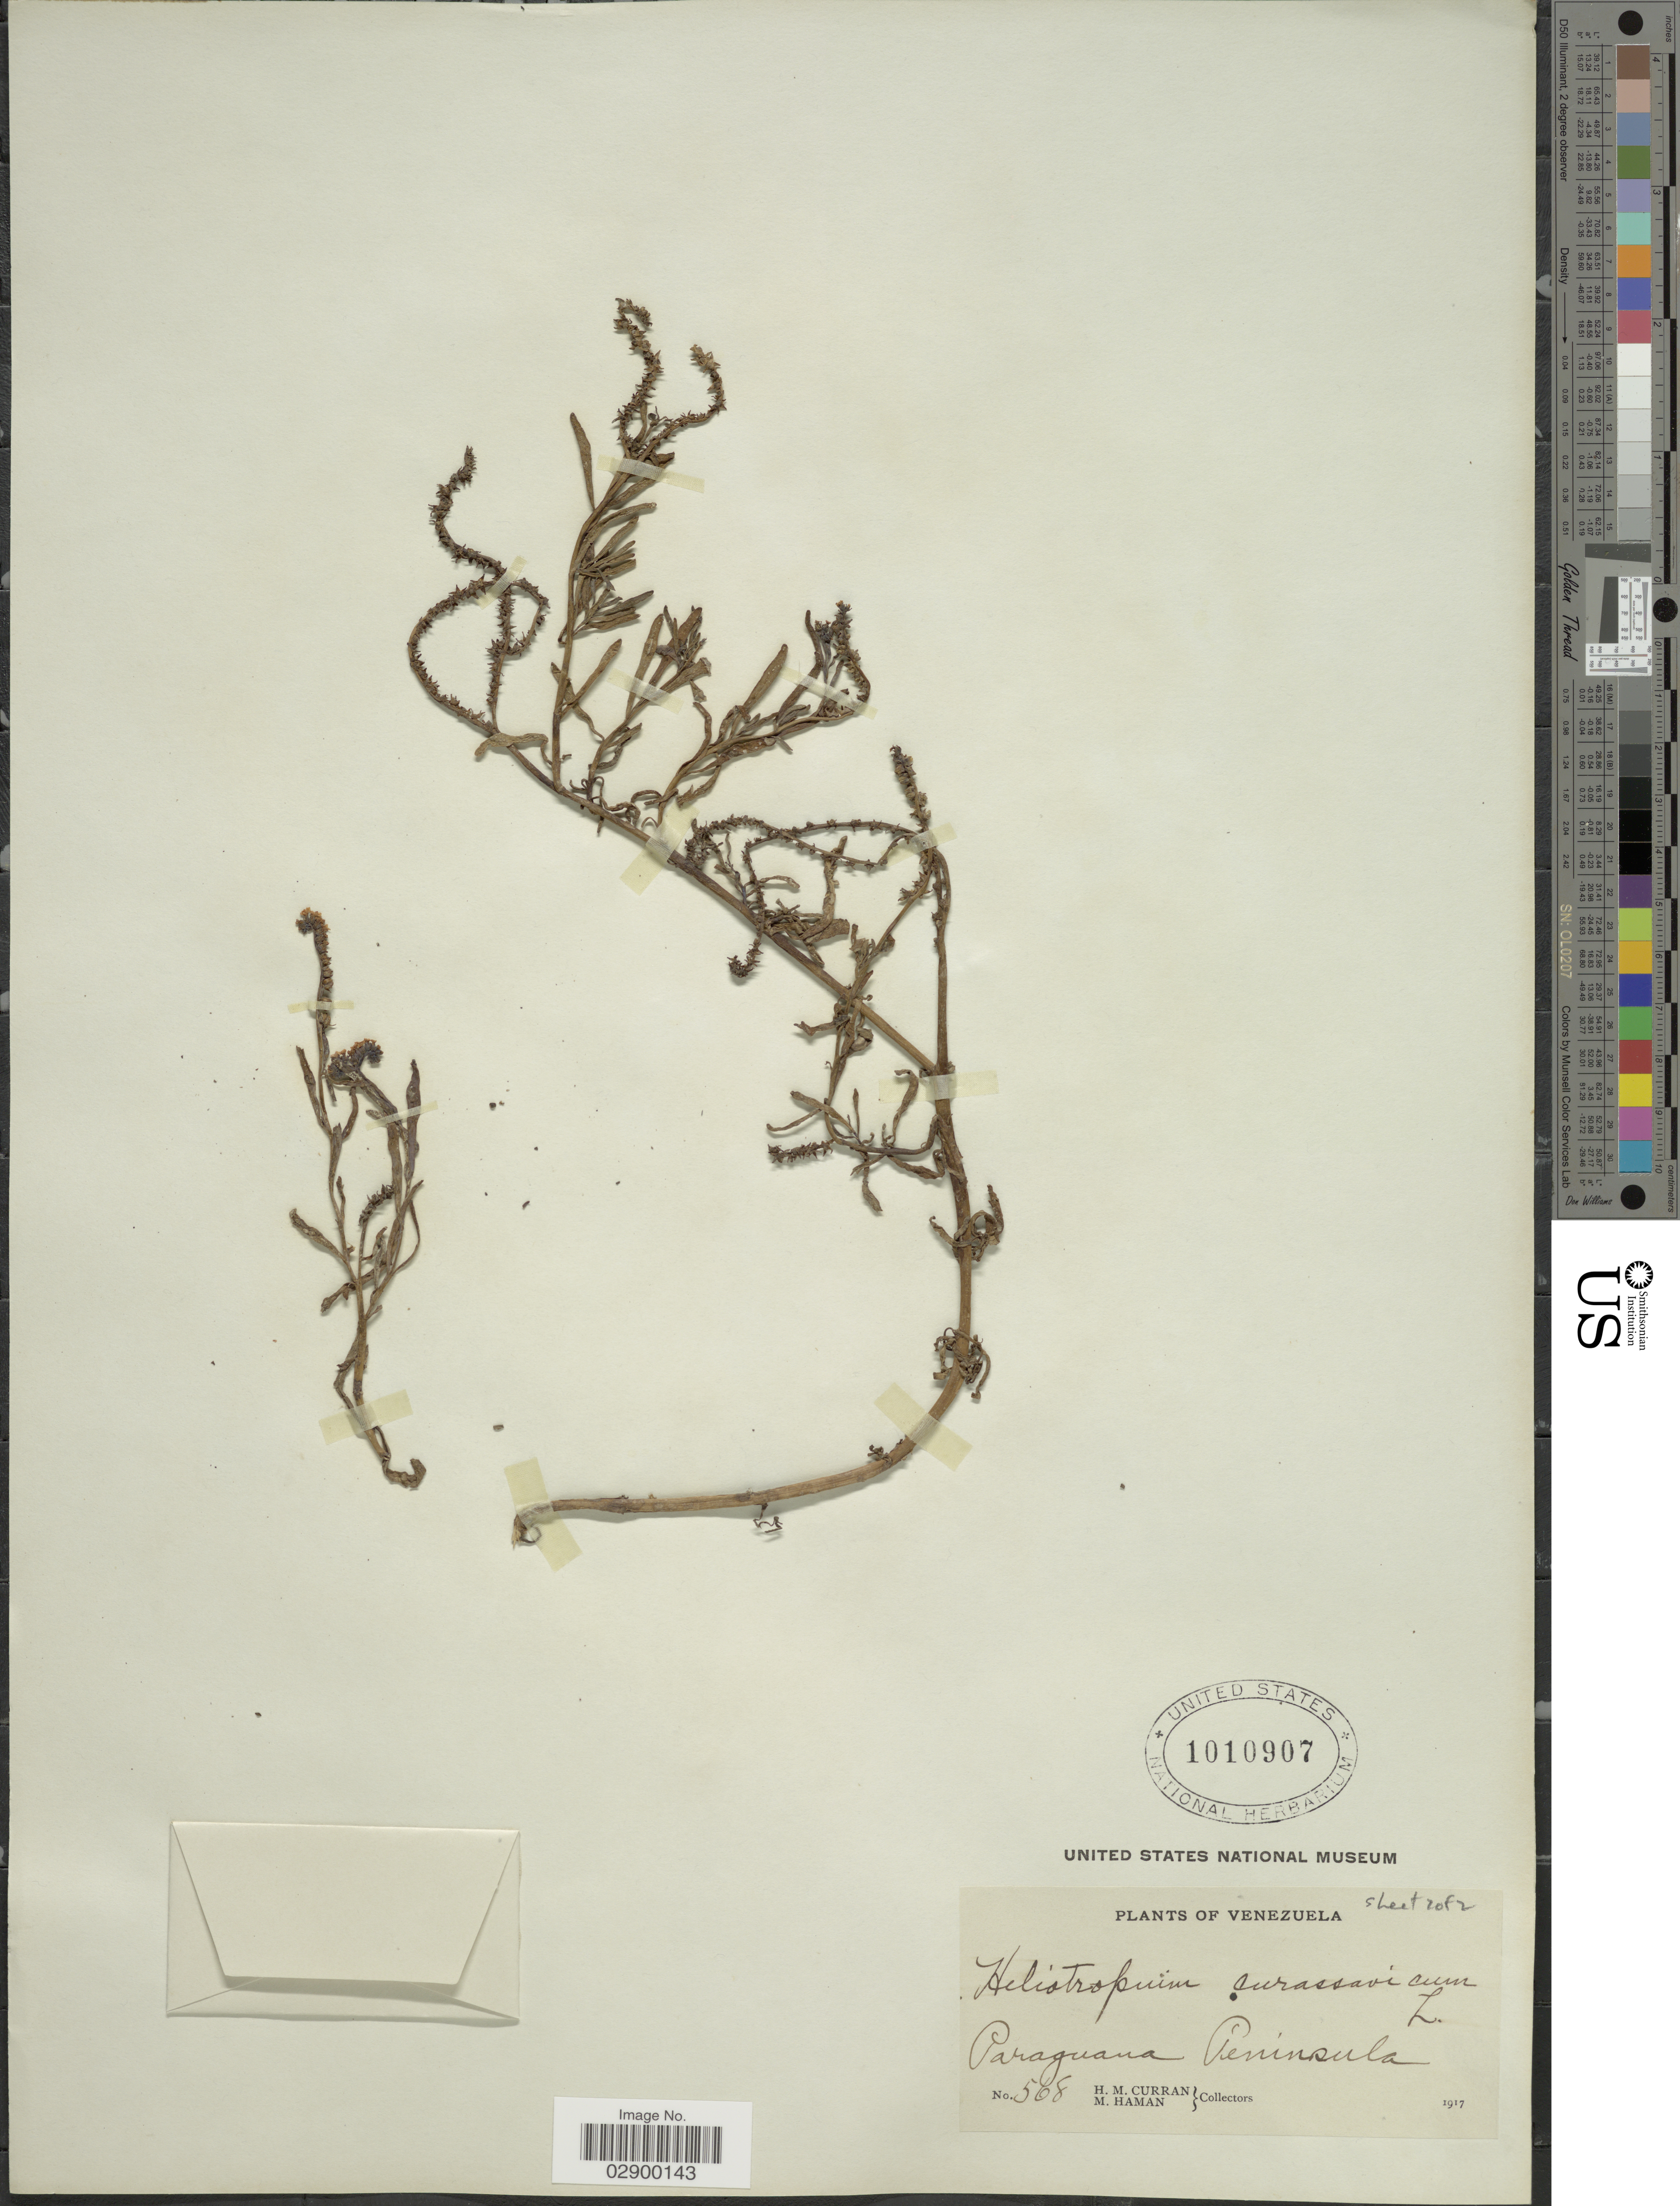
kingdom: Plantae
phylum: Tracheophyta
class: Magnoliopsida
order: Boraginales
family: Heliotropiaceae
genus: Heliotropium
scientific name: Heliotropium curassavicum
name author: L.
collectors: H. M. Curran & M. Haman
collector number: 568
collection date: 1917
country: Venezuela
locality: Paraguana Peninsula.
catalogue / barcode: US 1010907